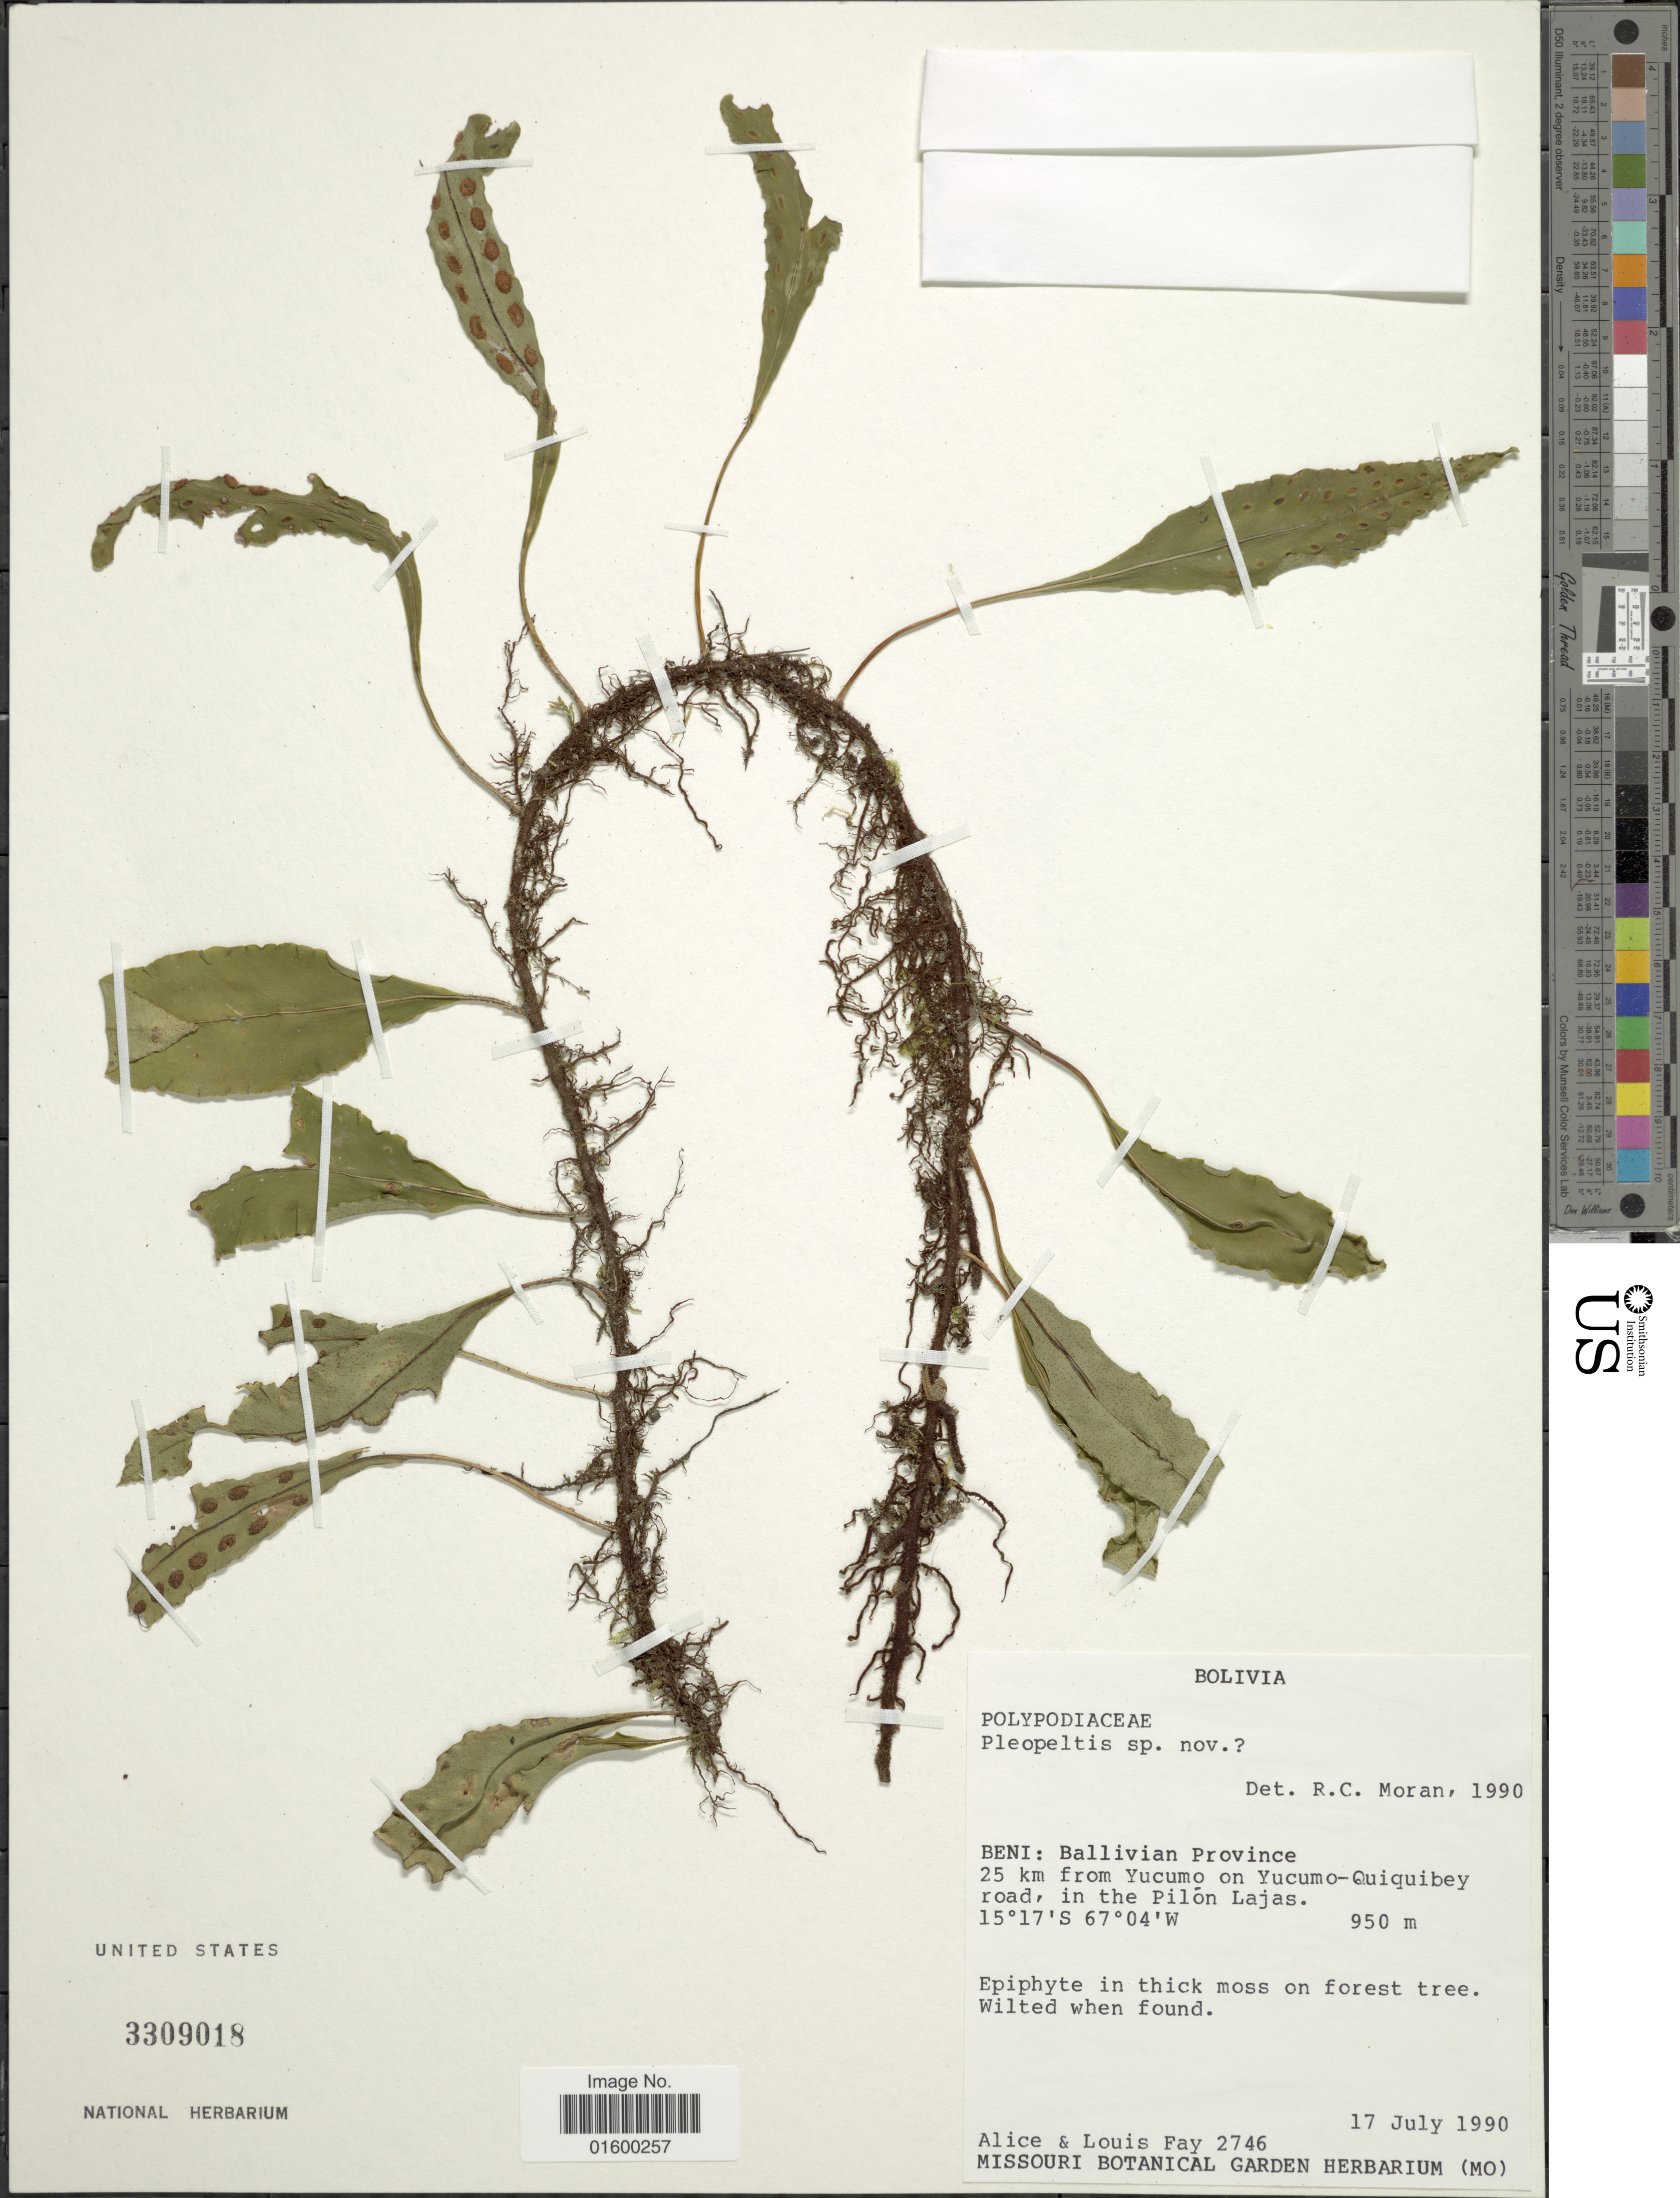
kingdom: Plantae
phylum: Tracheophyta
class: Polypodiopsida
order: Polypodiales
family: Polypodiaceae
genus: Pleopeltis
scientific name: Pleopeltis sp.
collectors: A. Fay & L. Fay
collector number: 2746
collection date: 1990-07-17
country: Bolivia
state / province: Beni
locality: Beni: Ballivian Province, 25 km from Yucumo on Yucumo-Quiquibey road, in the Pilon Lajas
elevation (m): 950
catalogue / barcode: US 3309018